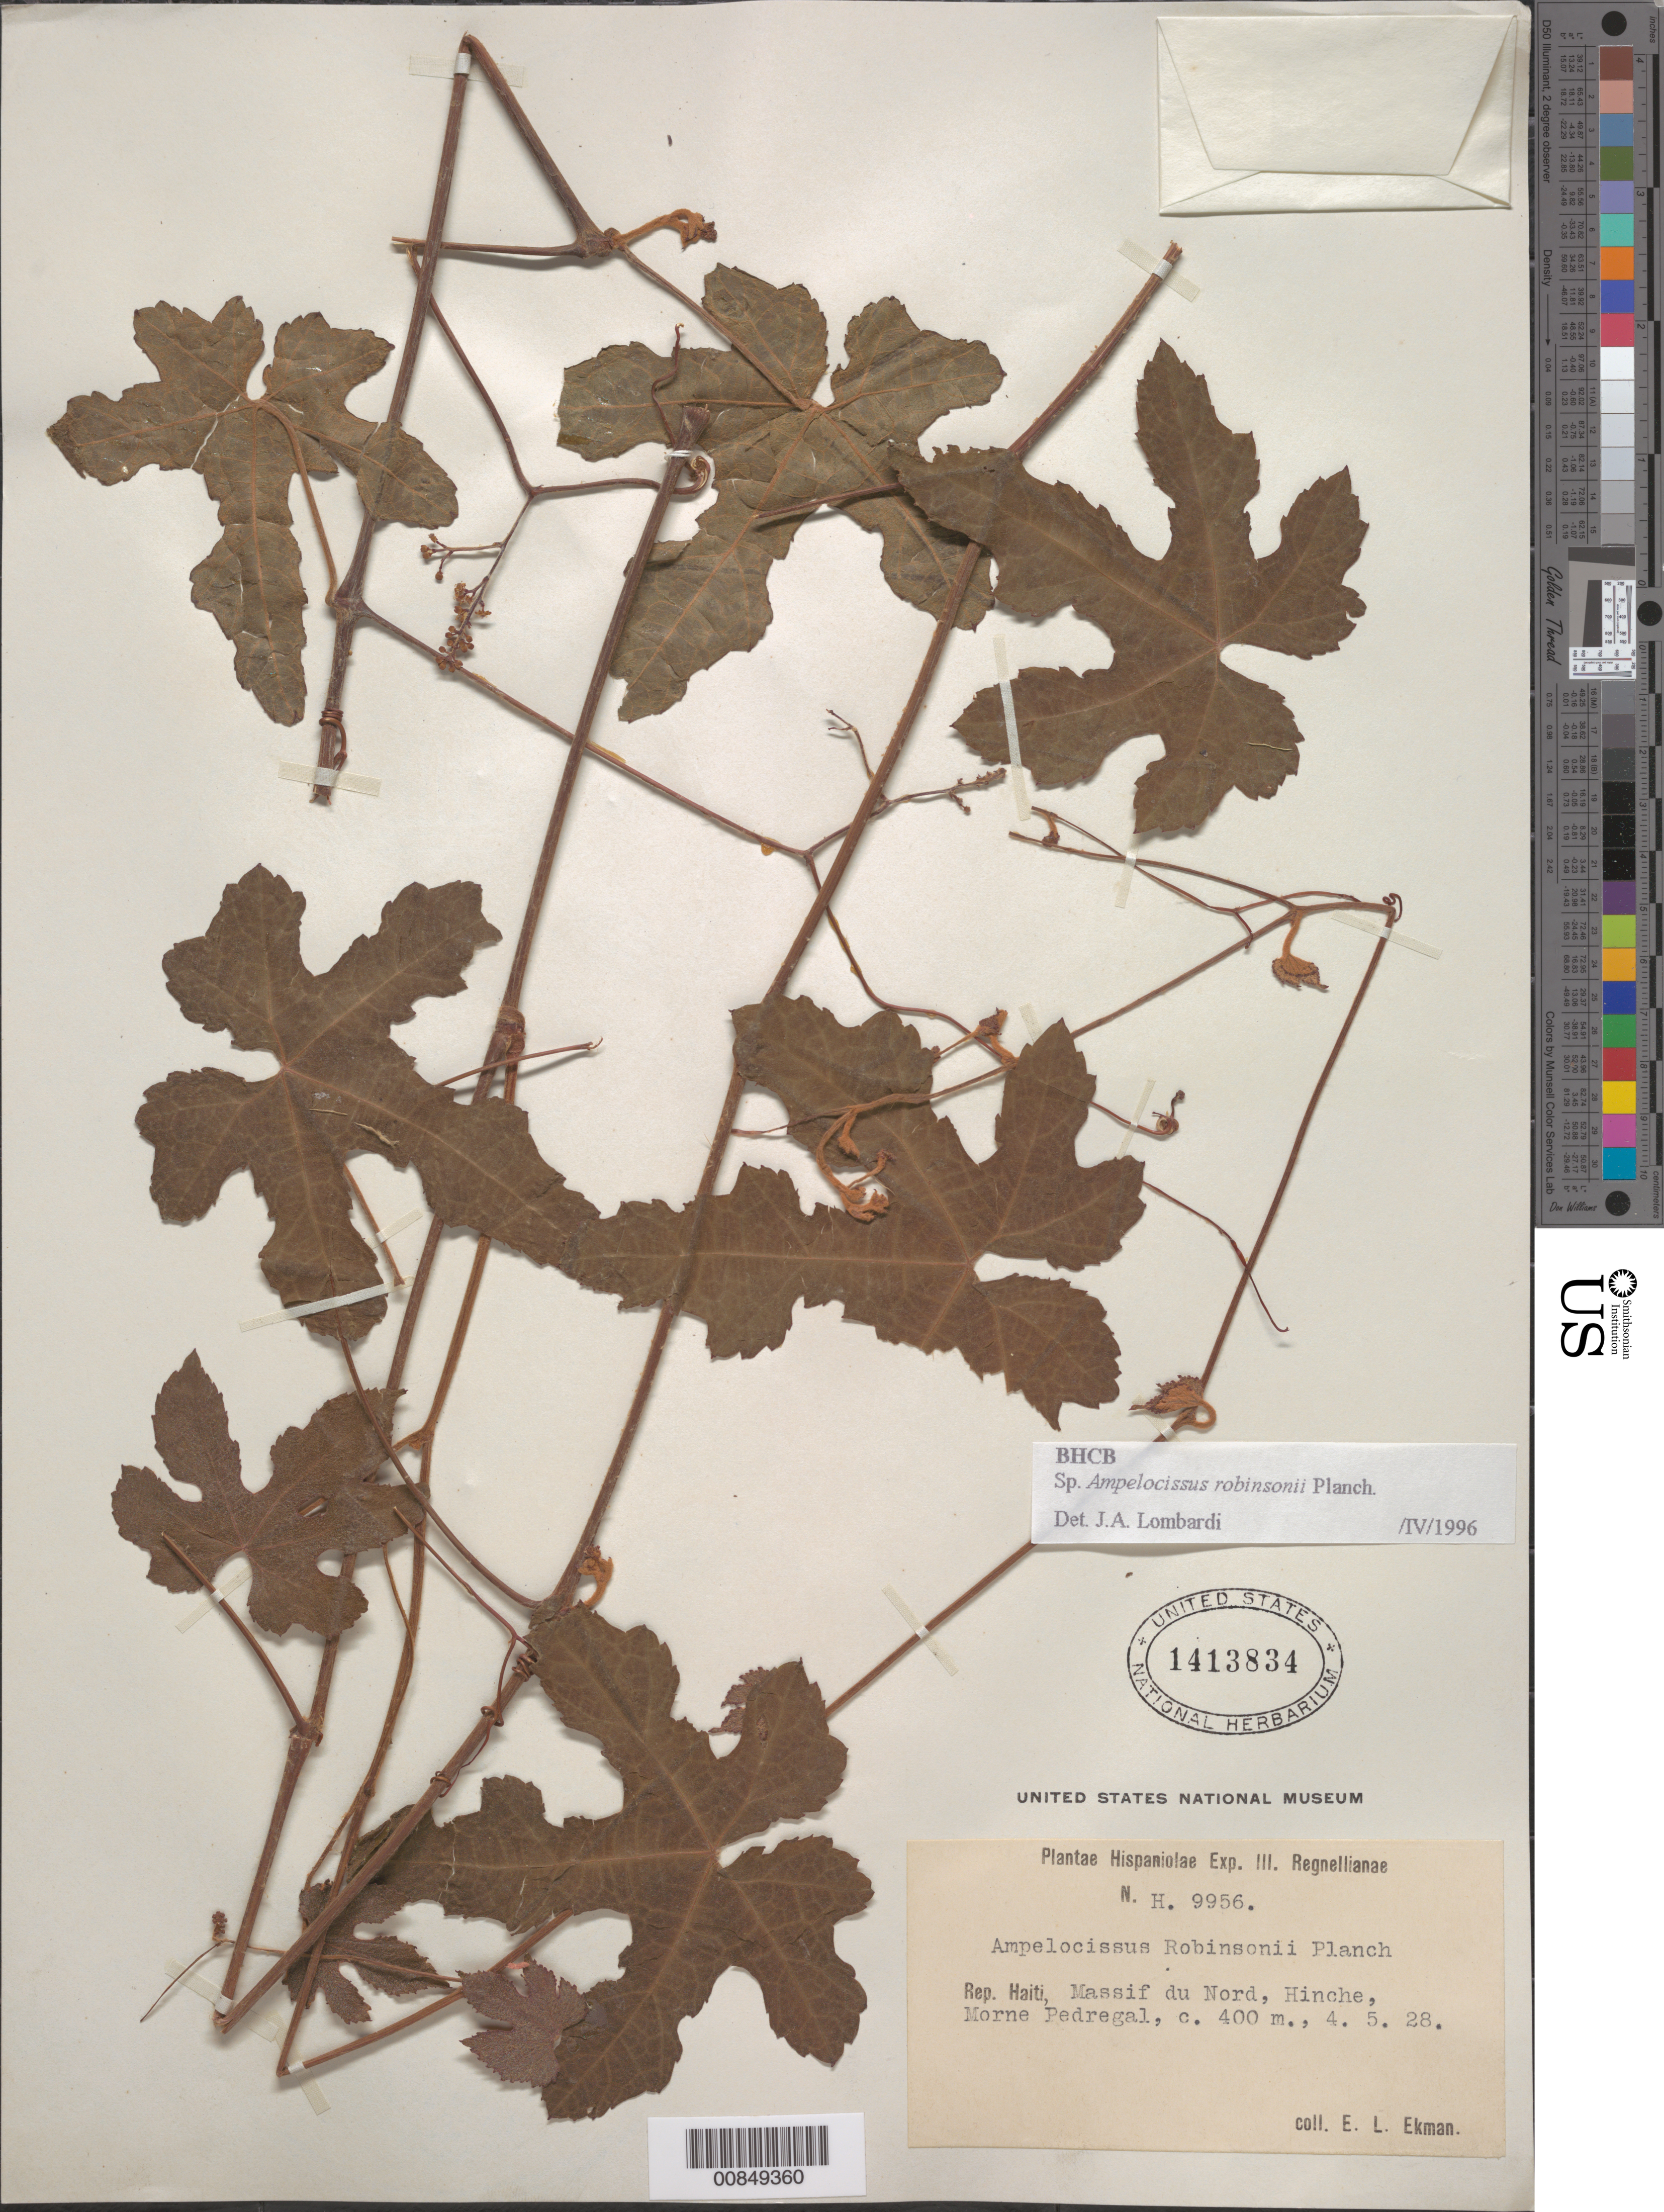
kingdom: Plantae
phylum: Tracheophyta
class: Magnoliopsida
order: Vitales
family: Vitaceae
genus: Ampelocissus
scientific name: Ampelocissus robinsonii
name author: Planch.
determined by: Lombardi, Julio A.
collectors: E. L. Ekman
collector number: H 9956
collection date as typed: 04 May 1928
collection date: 1928-05-04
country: Haiti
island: Hispaniola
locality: Massif du Nord, Hinche, Morne Pedregal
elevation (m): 400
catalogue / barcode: US 1413834